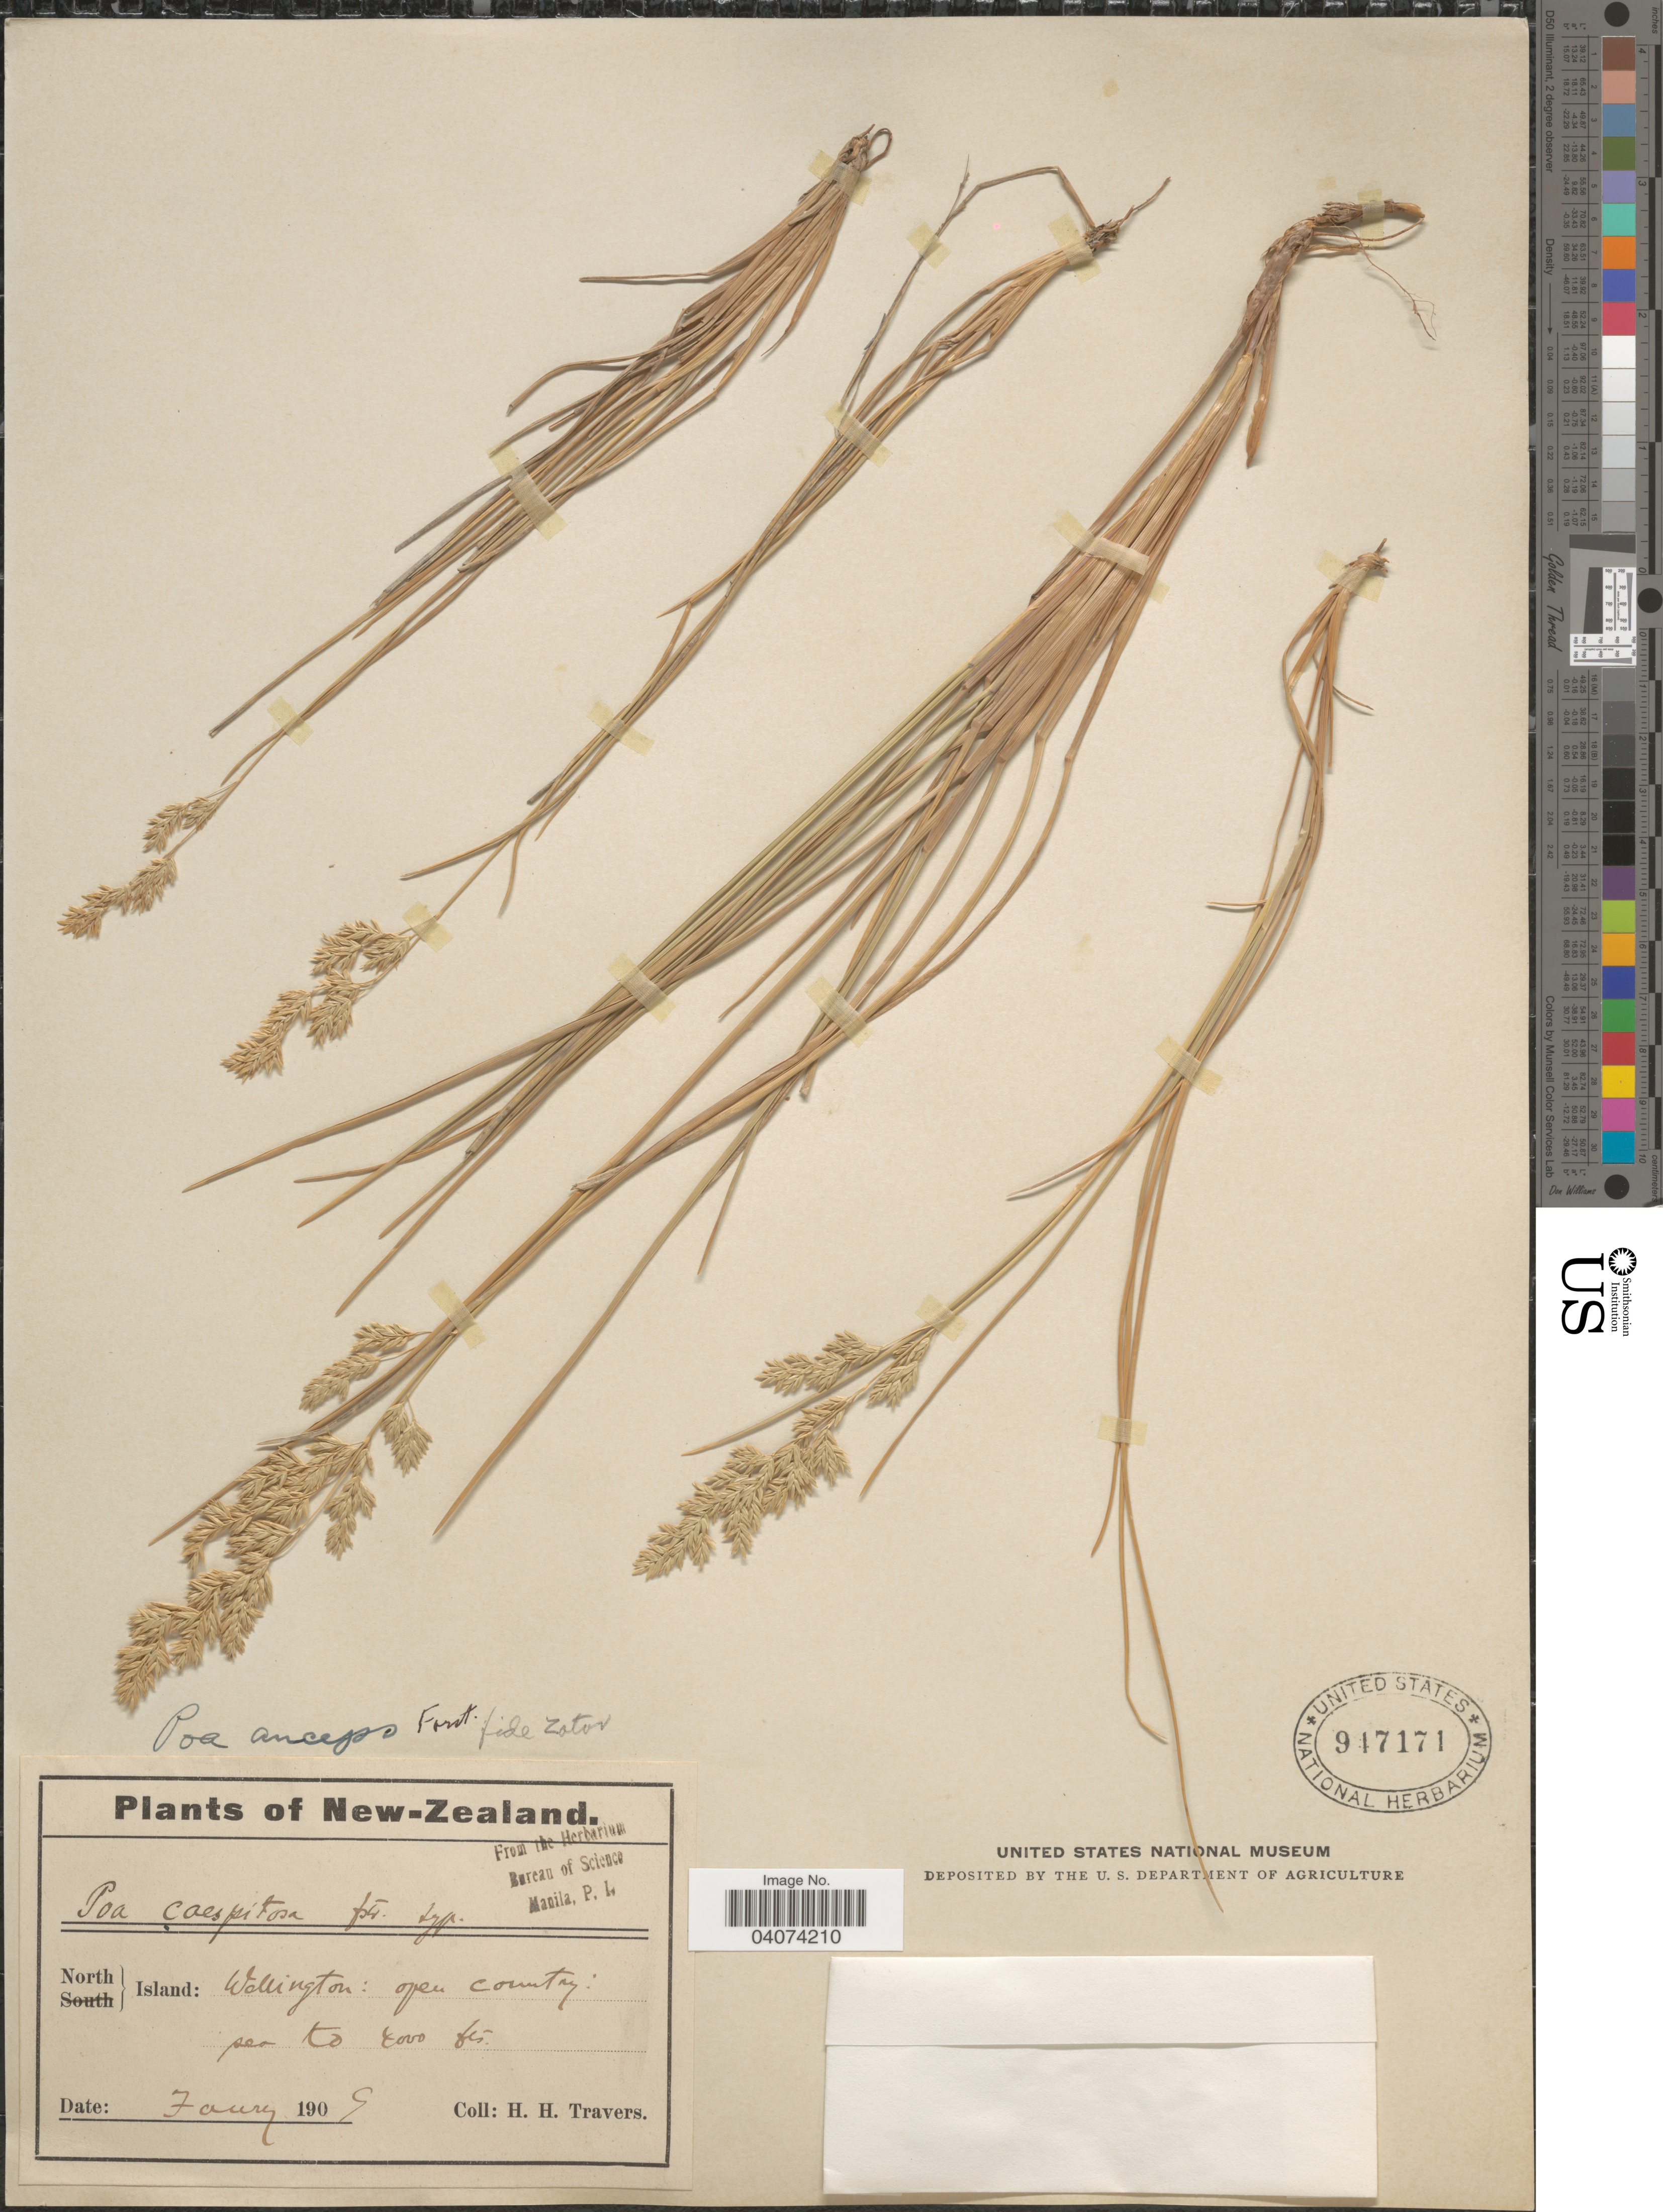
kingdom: Plantae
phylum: Tracheophyta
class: Liliopsida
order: Poales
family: Poaceae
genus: Poa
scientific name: Poa anceps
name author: G. Forst.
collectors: H. Travers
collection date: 1909-01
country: New Zealand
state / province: Wellington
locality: North Island: Wellington: open country.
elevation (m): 0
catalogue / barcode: US 947171